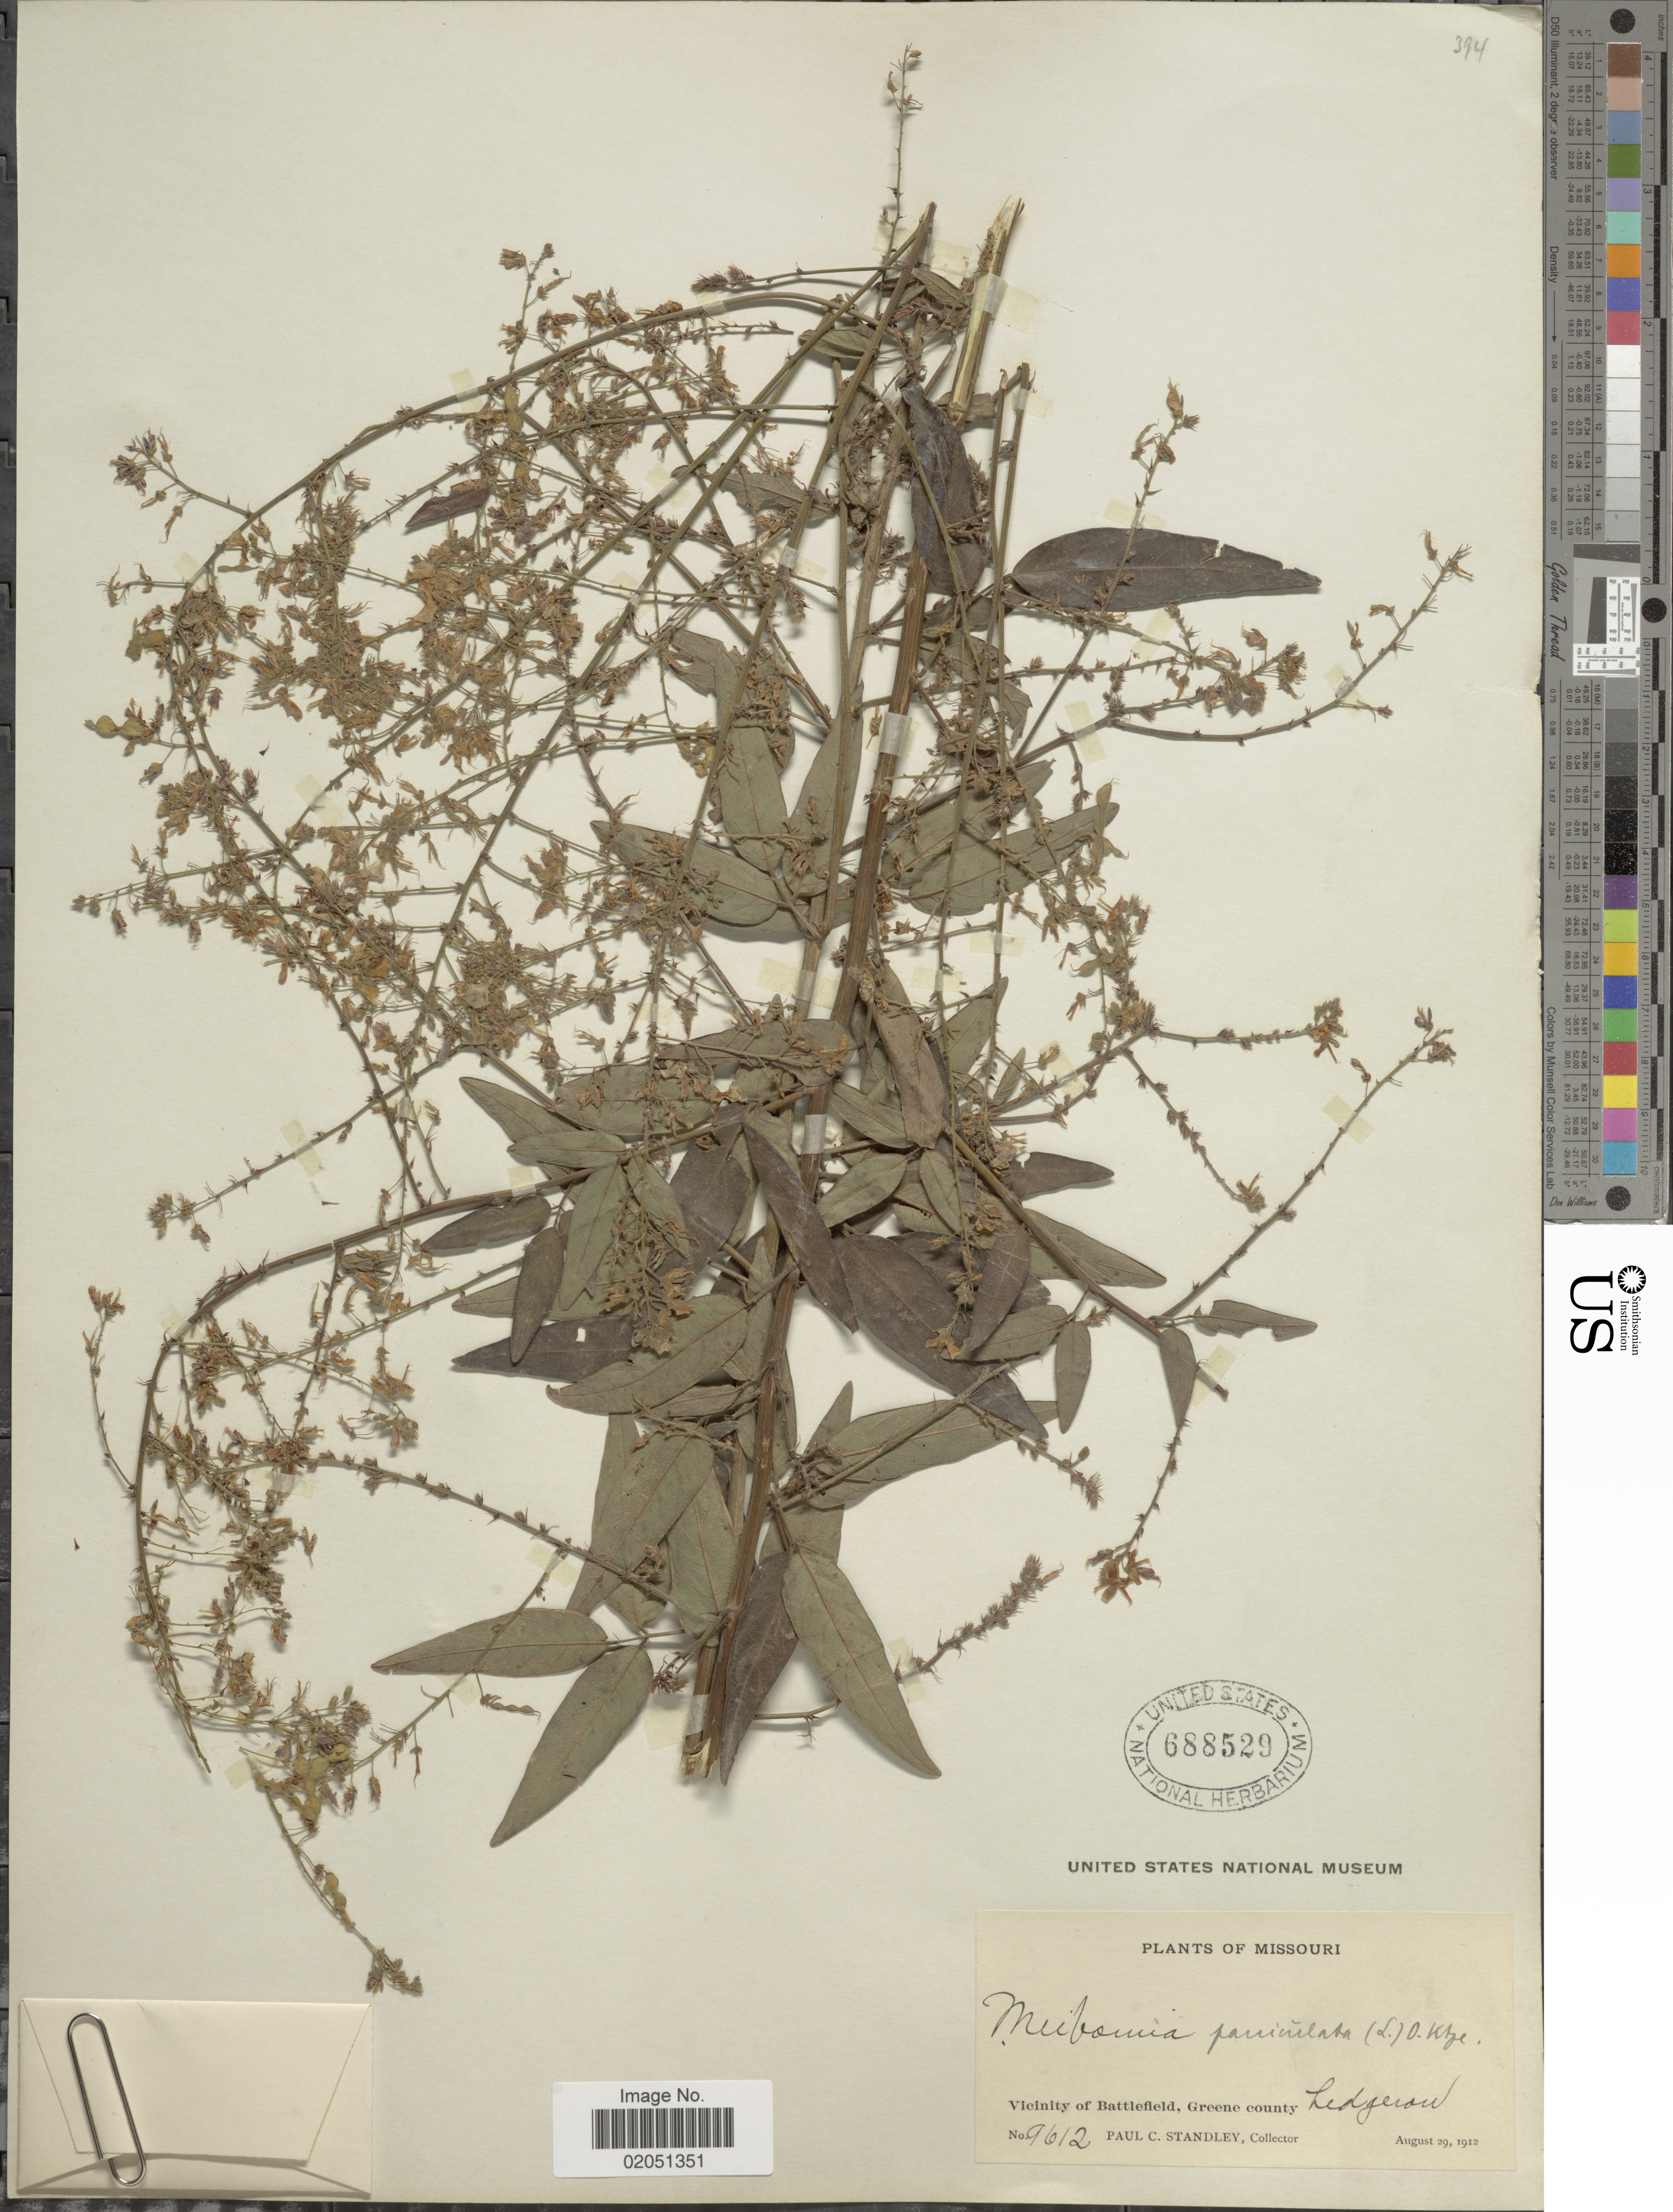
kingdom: Plantae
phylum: Tracheophyta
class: Magnoliopsida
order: Fabales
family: Fabaceae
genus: Desmodium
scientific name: Desmodium paniculatum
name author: (L.) DC.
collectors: P. C. Standley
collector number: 9612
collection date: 1912-08-29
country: United States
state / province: Missouri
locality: Vicinity of Battlefield, Greene county, Ledgeron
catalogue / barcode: US 688529